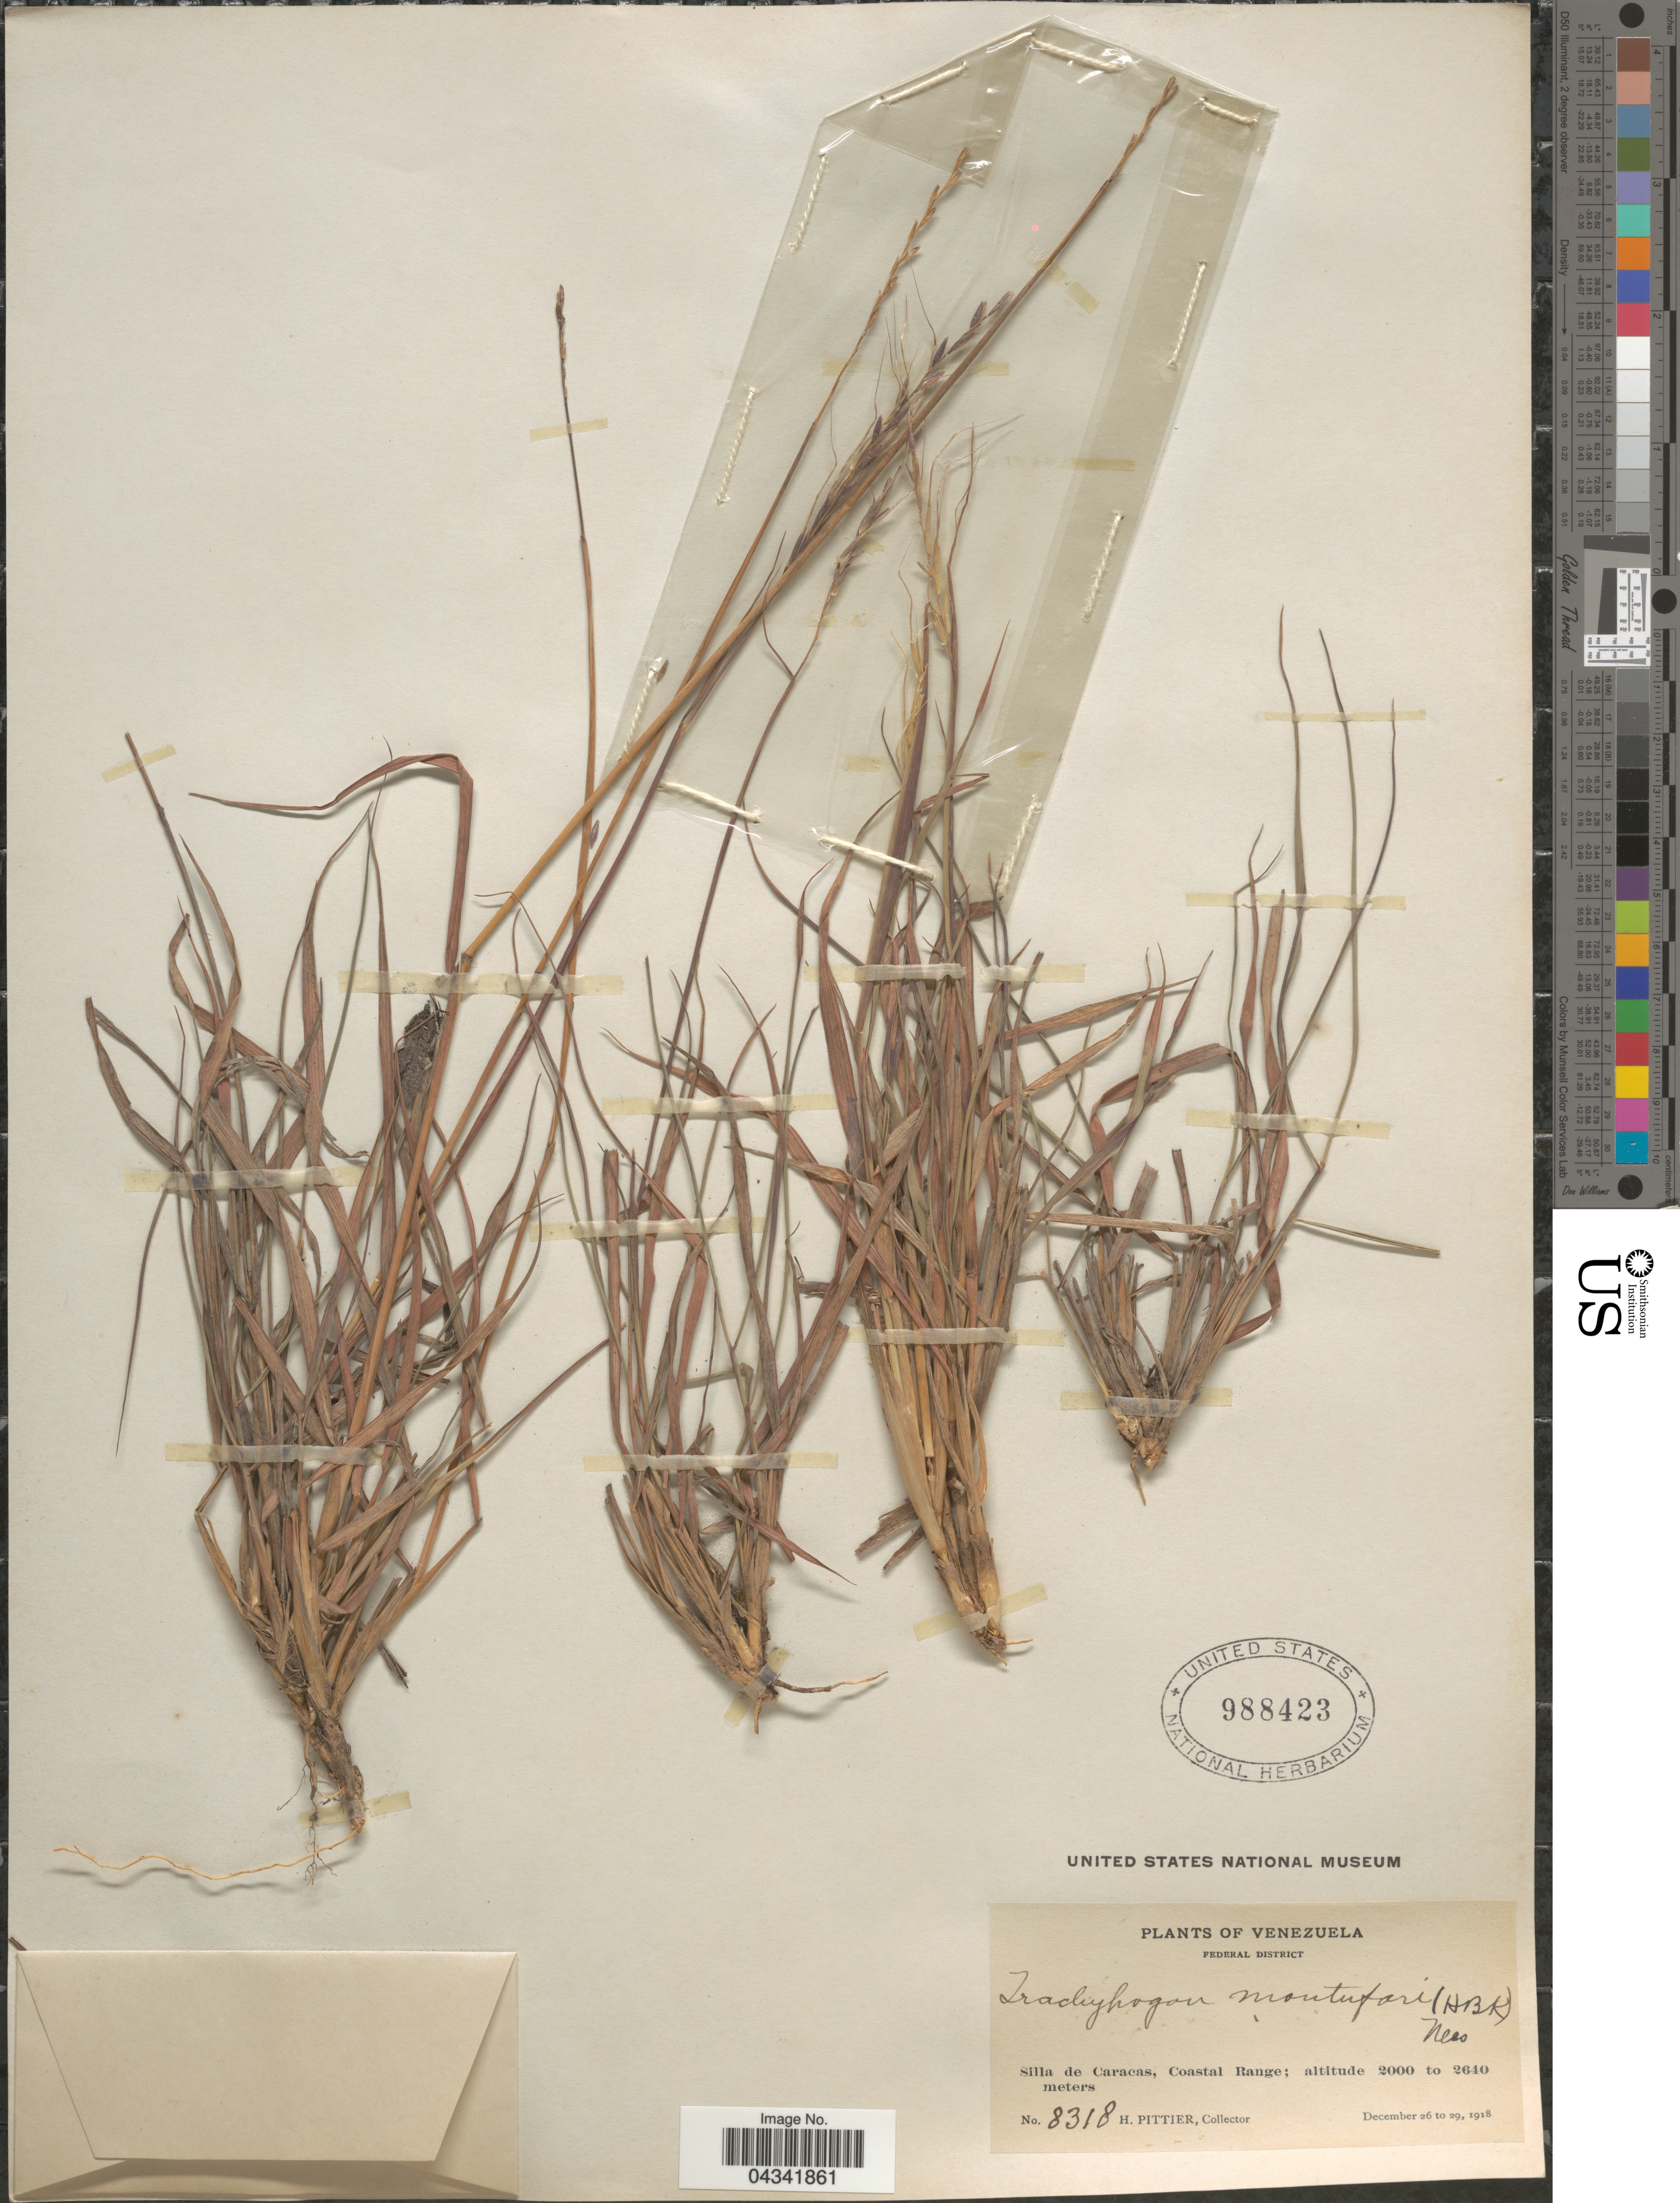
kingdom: Plantae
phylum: Tracheophyta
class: Liliopsida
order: Poales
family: Poaceae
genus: Trachypogon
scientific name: Trachypogon spicatus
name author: (L. f.) Kuntze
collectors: H. F. Pittier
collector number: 8318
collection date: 1918-12-26/1918-12-29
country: Venezuela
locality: Federal District. Silla de Caracas, Coastal Range.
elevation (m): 2000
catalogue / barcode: US 988423